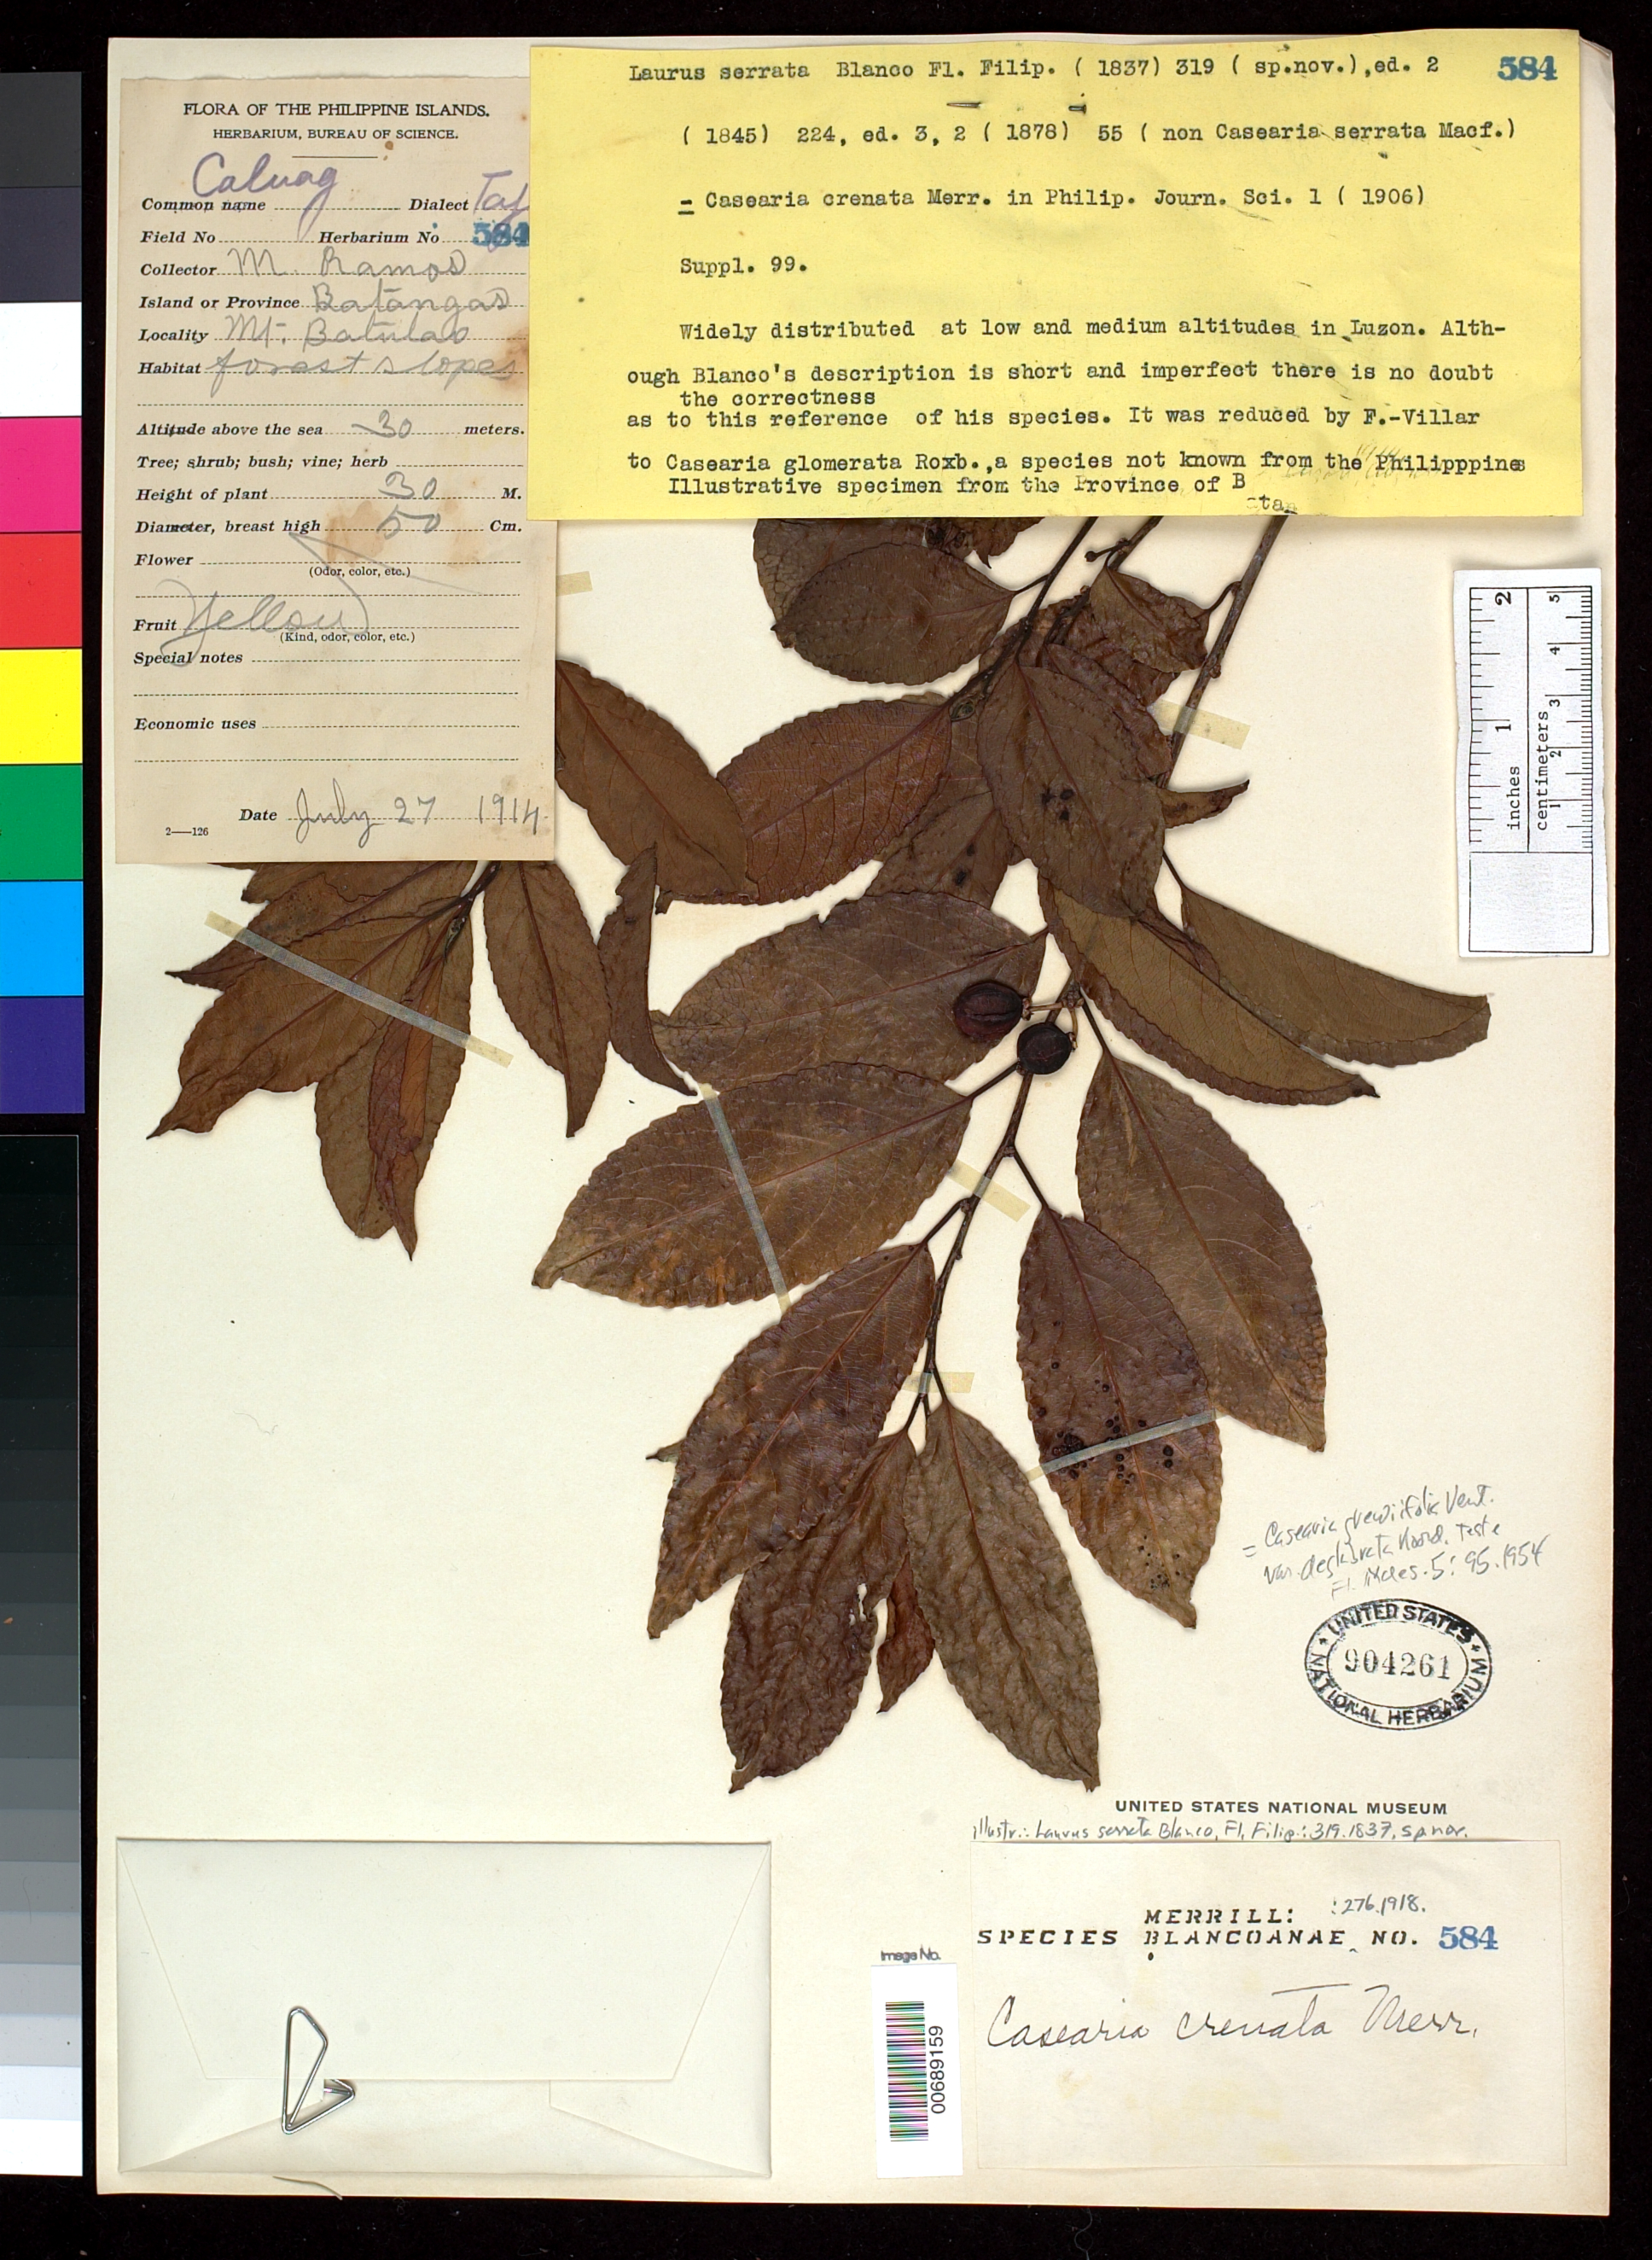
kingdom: Plantae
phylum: Tracheophyta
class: Magnoliopsida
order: Malpighiales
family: Salicaceae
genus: Casearia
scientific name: Casearia grewiifolia var. deglabrata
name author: Koord.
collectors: M. Ramos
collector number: Sp. Blancoan. 0584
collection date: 1914-08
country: Philippines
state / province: Calabarzon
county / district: Batangas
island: Luzon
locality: Mt. Batulao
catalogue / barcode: US 904261